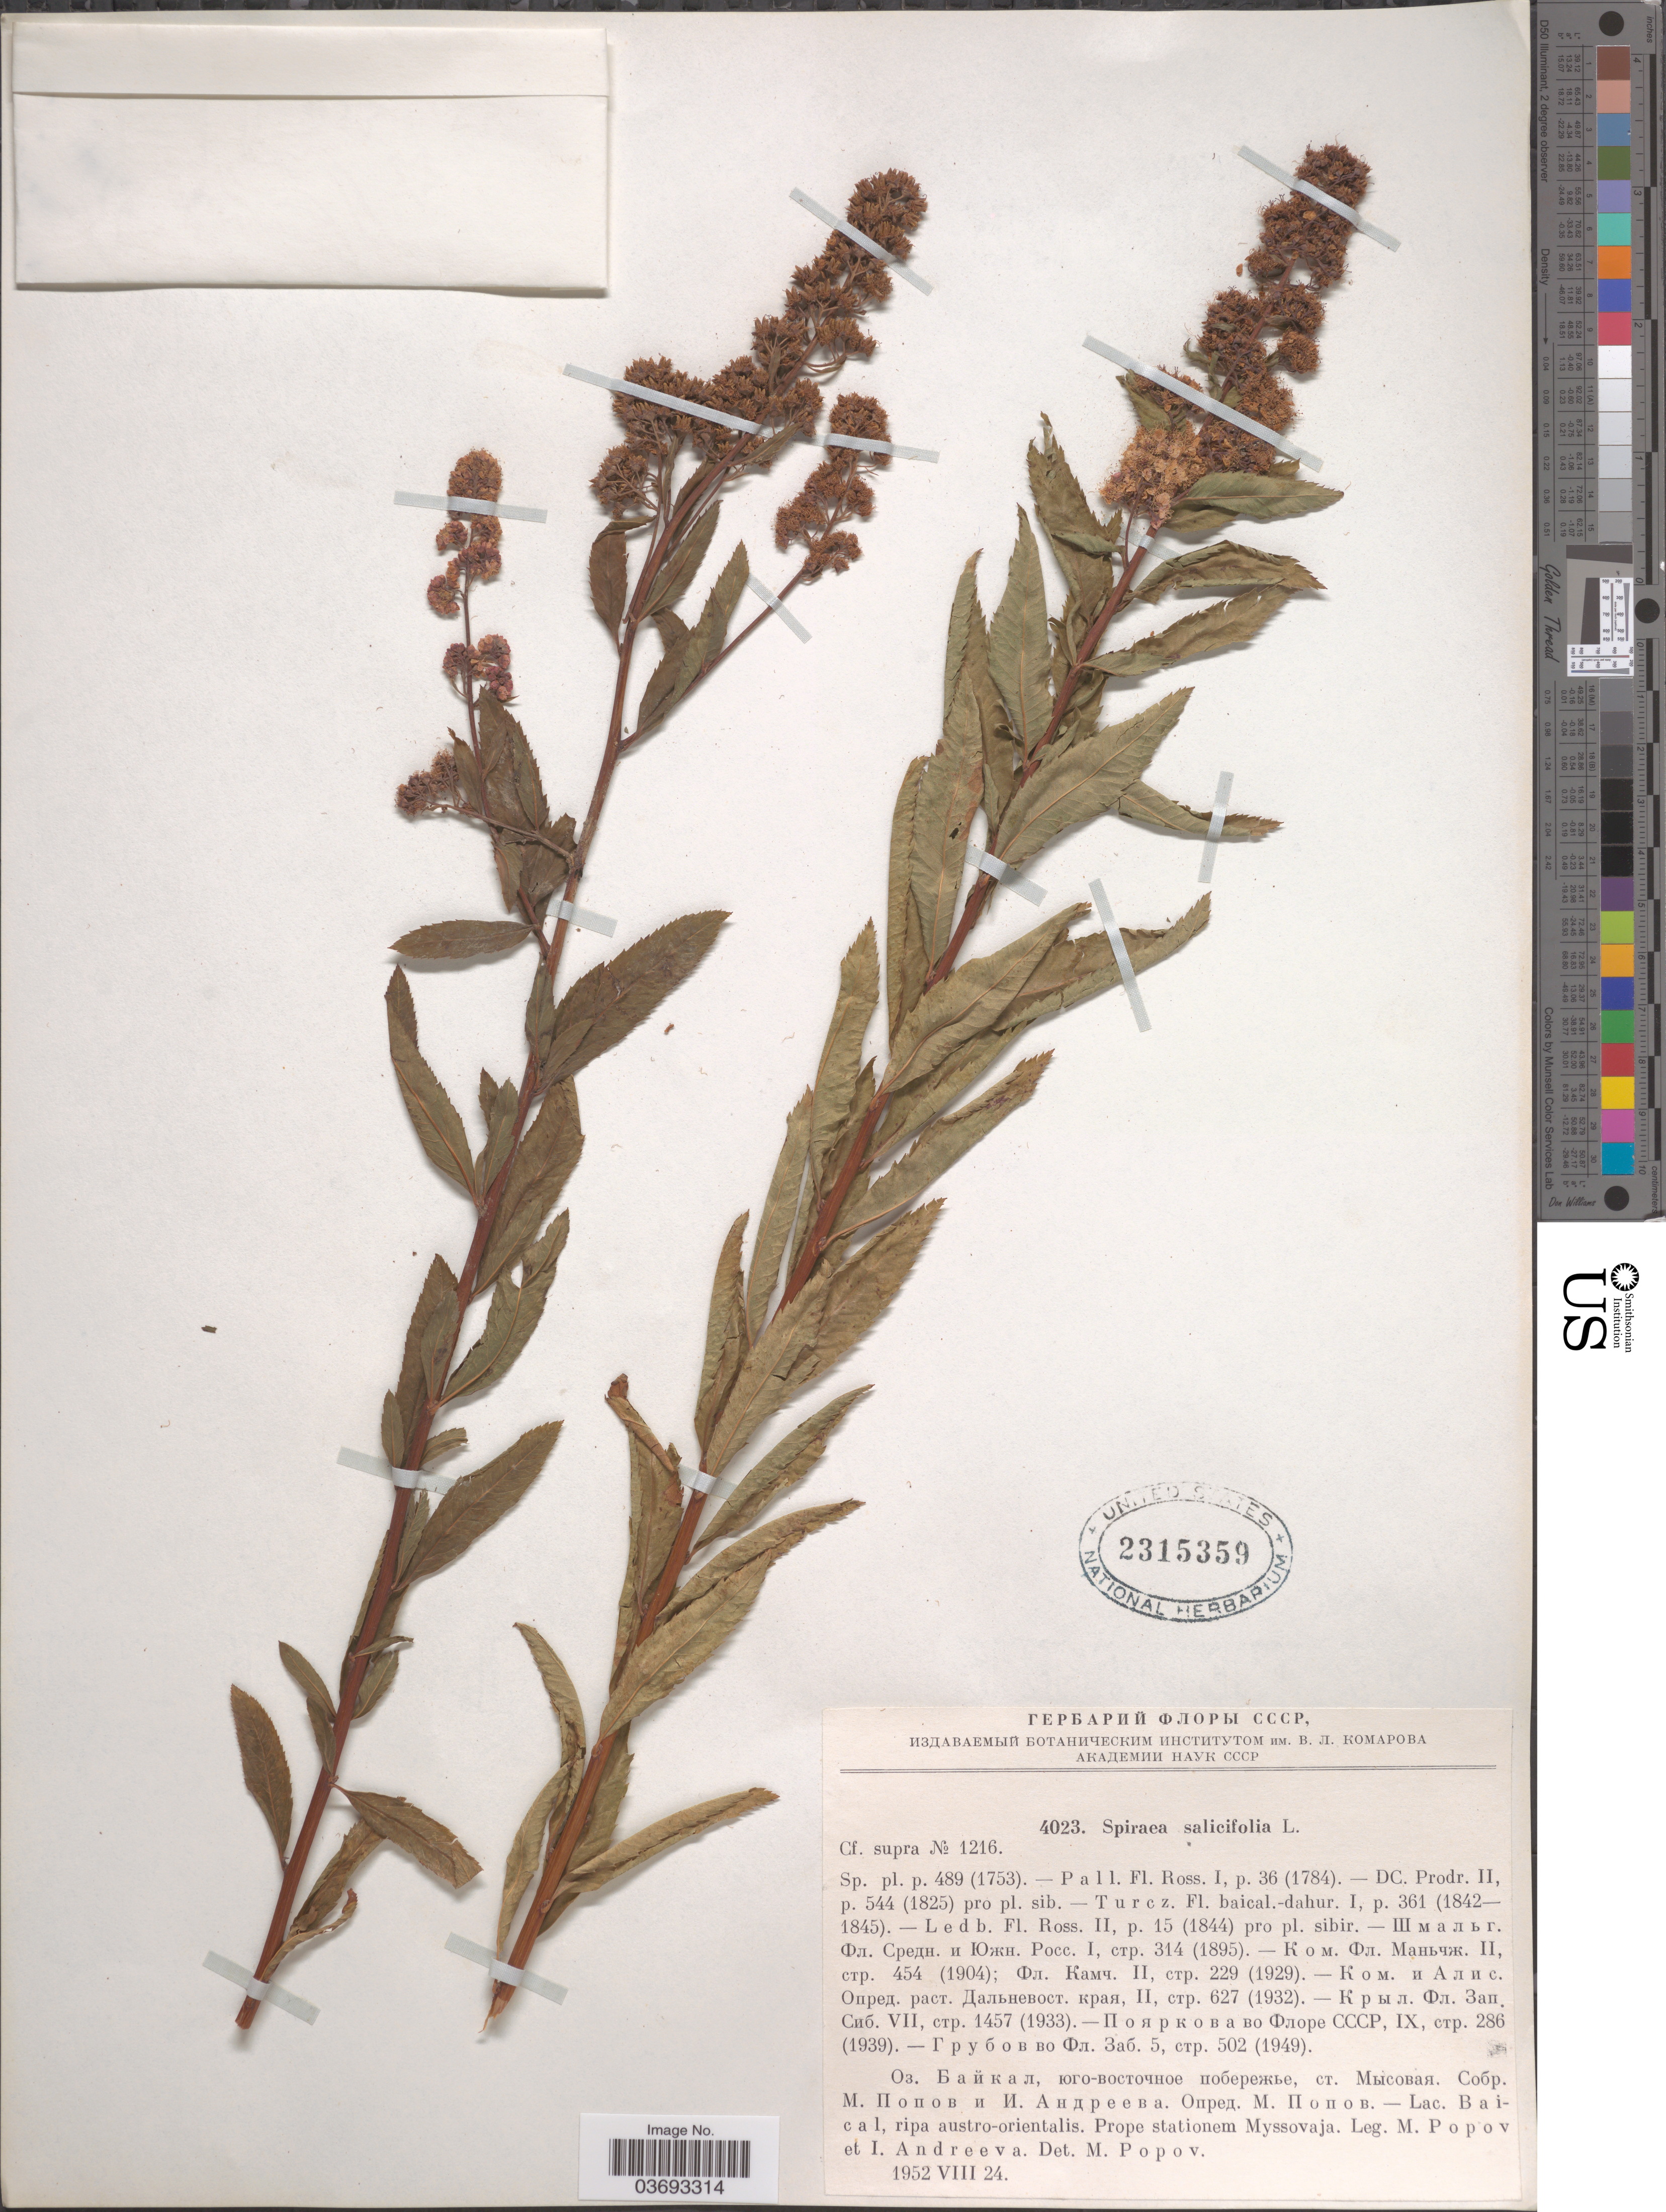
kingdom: Plantae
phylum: Tracheophyta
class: Magnoliopsida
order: Rosales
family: Rosaceae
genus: Spiraea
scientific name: Spiraea salicifolia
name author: L.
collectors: M. Popov & I. Andreeva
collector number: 4023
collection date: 1952-08-24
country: Russian Federation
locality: Lac. Baical, ripa austro-orientalis. Prope stationem Myssovaja.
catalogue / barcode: US 2315359